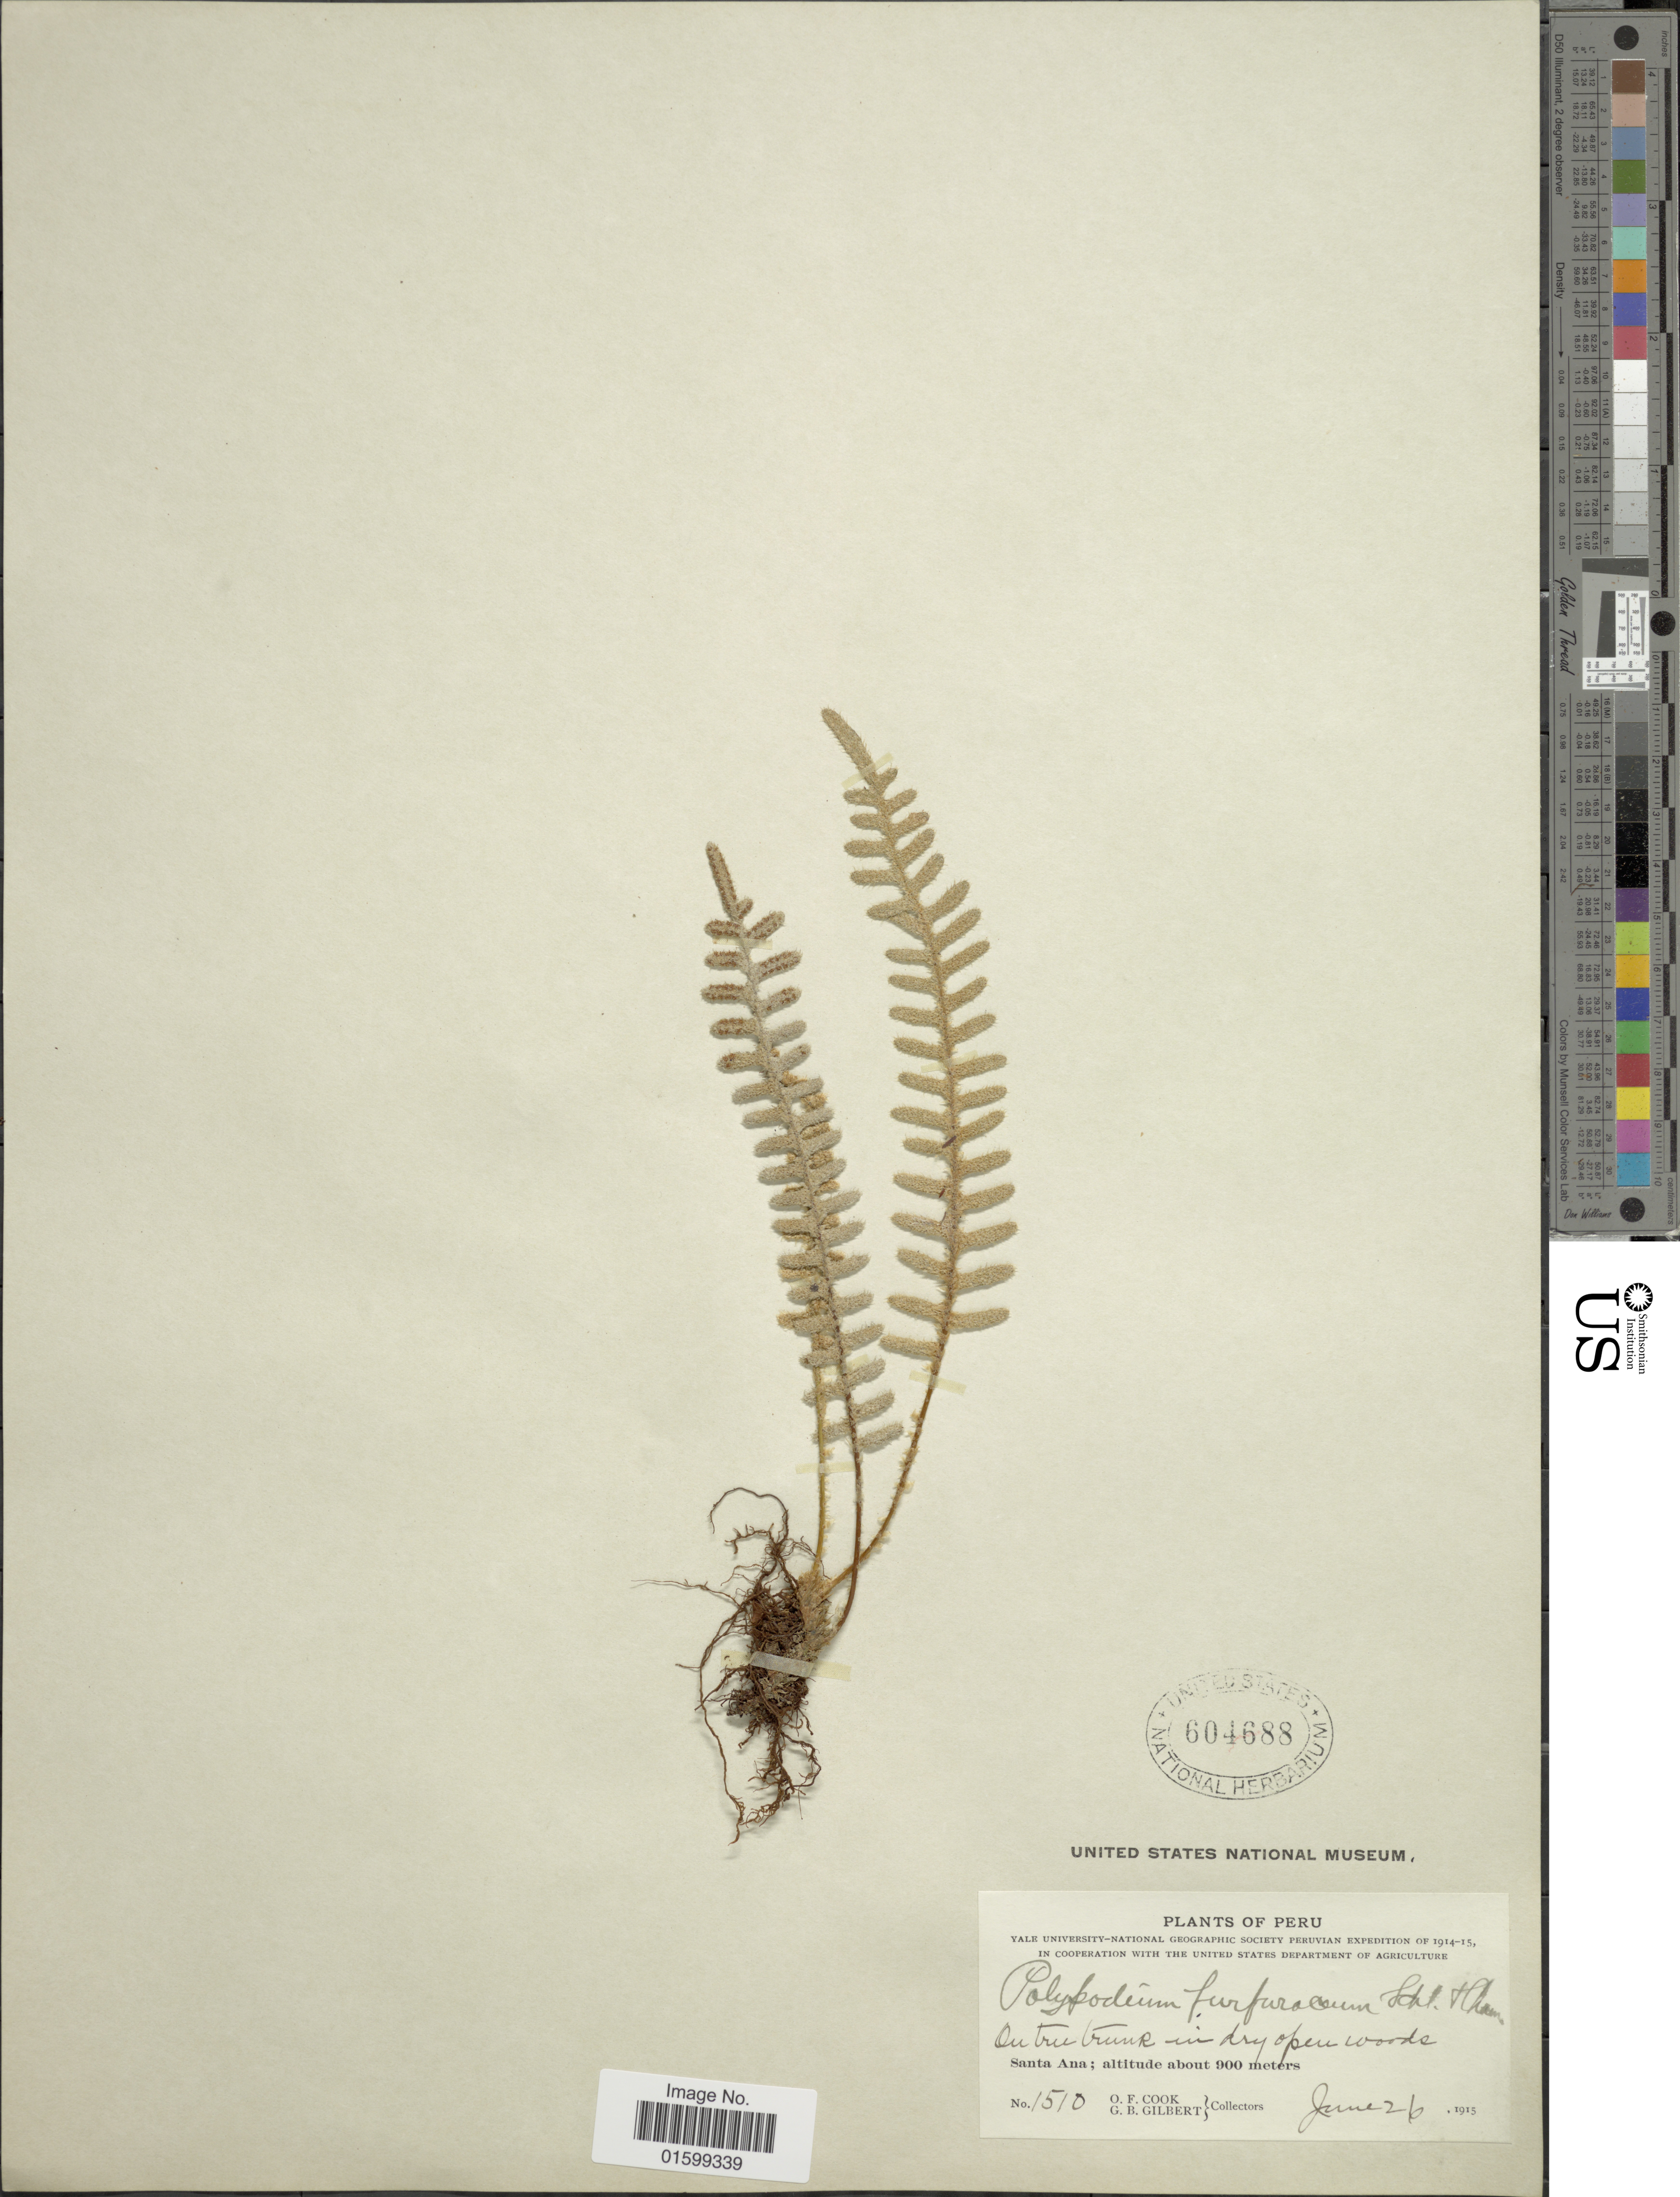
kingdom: Plantae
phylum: Tracheophyta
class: Polypodiopsida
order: Polypodiales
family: Polypodiaceae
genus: Pleopeltis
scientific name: Pleopeltis furfuracea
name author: (Schltdl. & Cham.) A.R. Sm. & Tejero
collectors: O. F. Cook & G. B. Gilbert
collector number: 1510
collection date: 1915-06-26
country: Peru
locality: On tree trunk in dry open woods, Santa Ana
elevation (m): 900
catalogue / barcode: US 604688